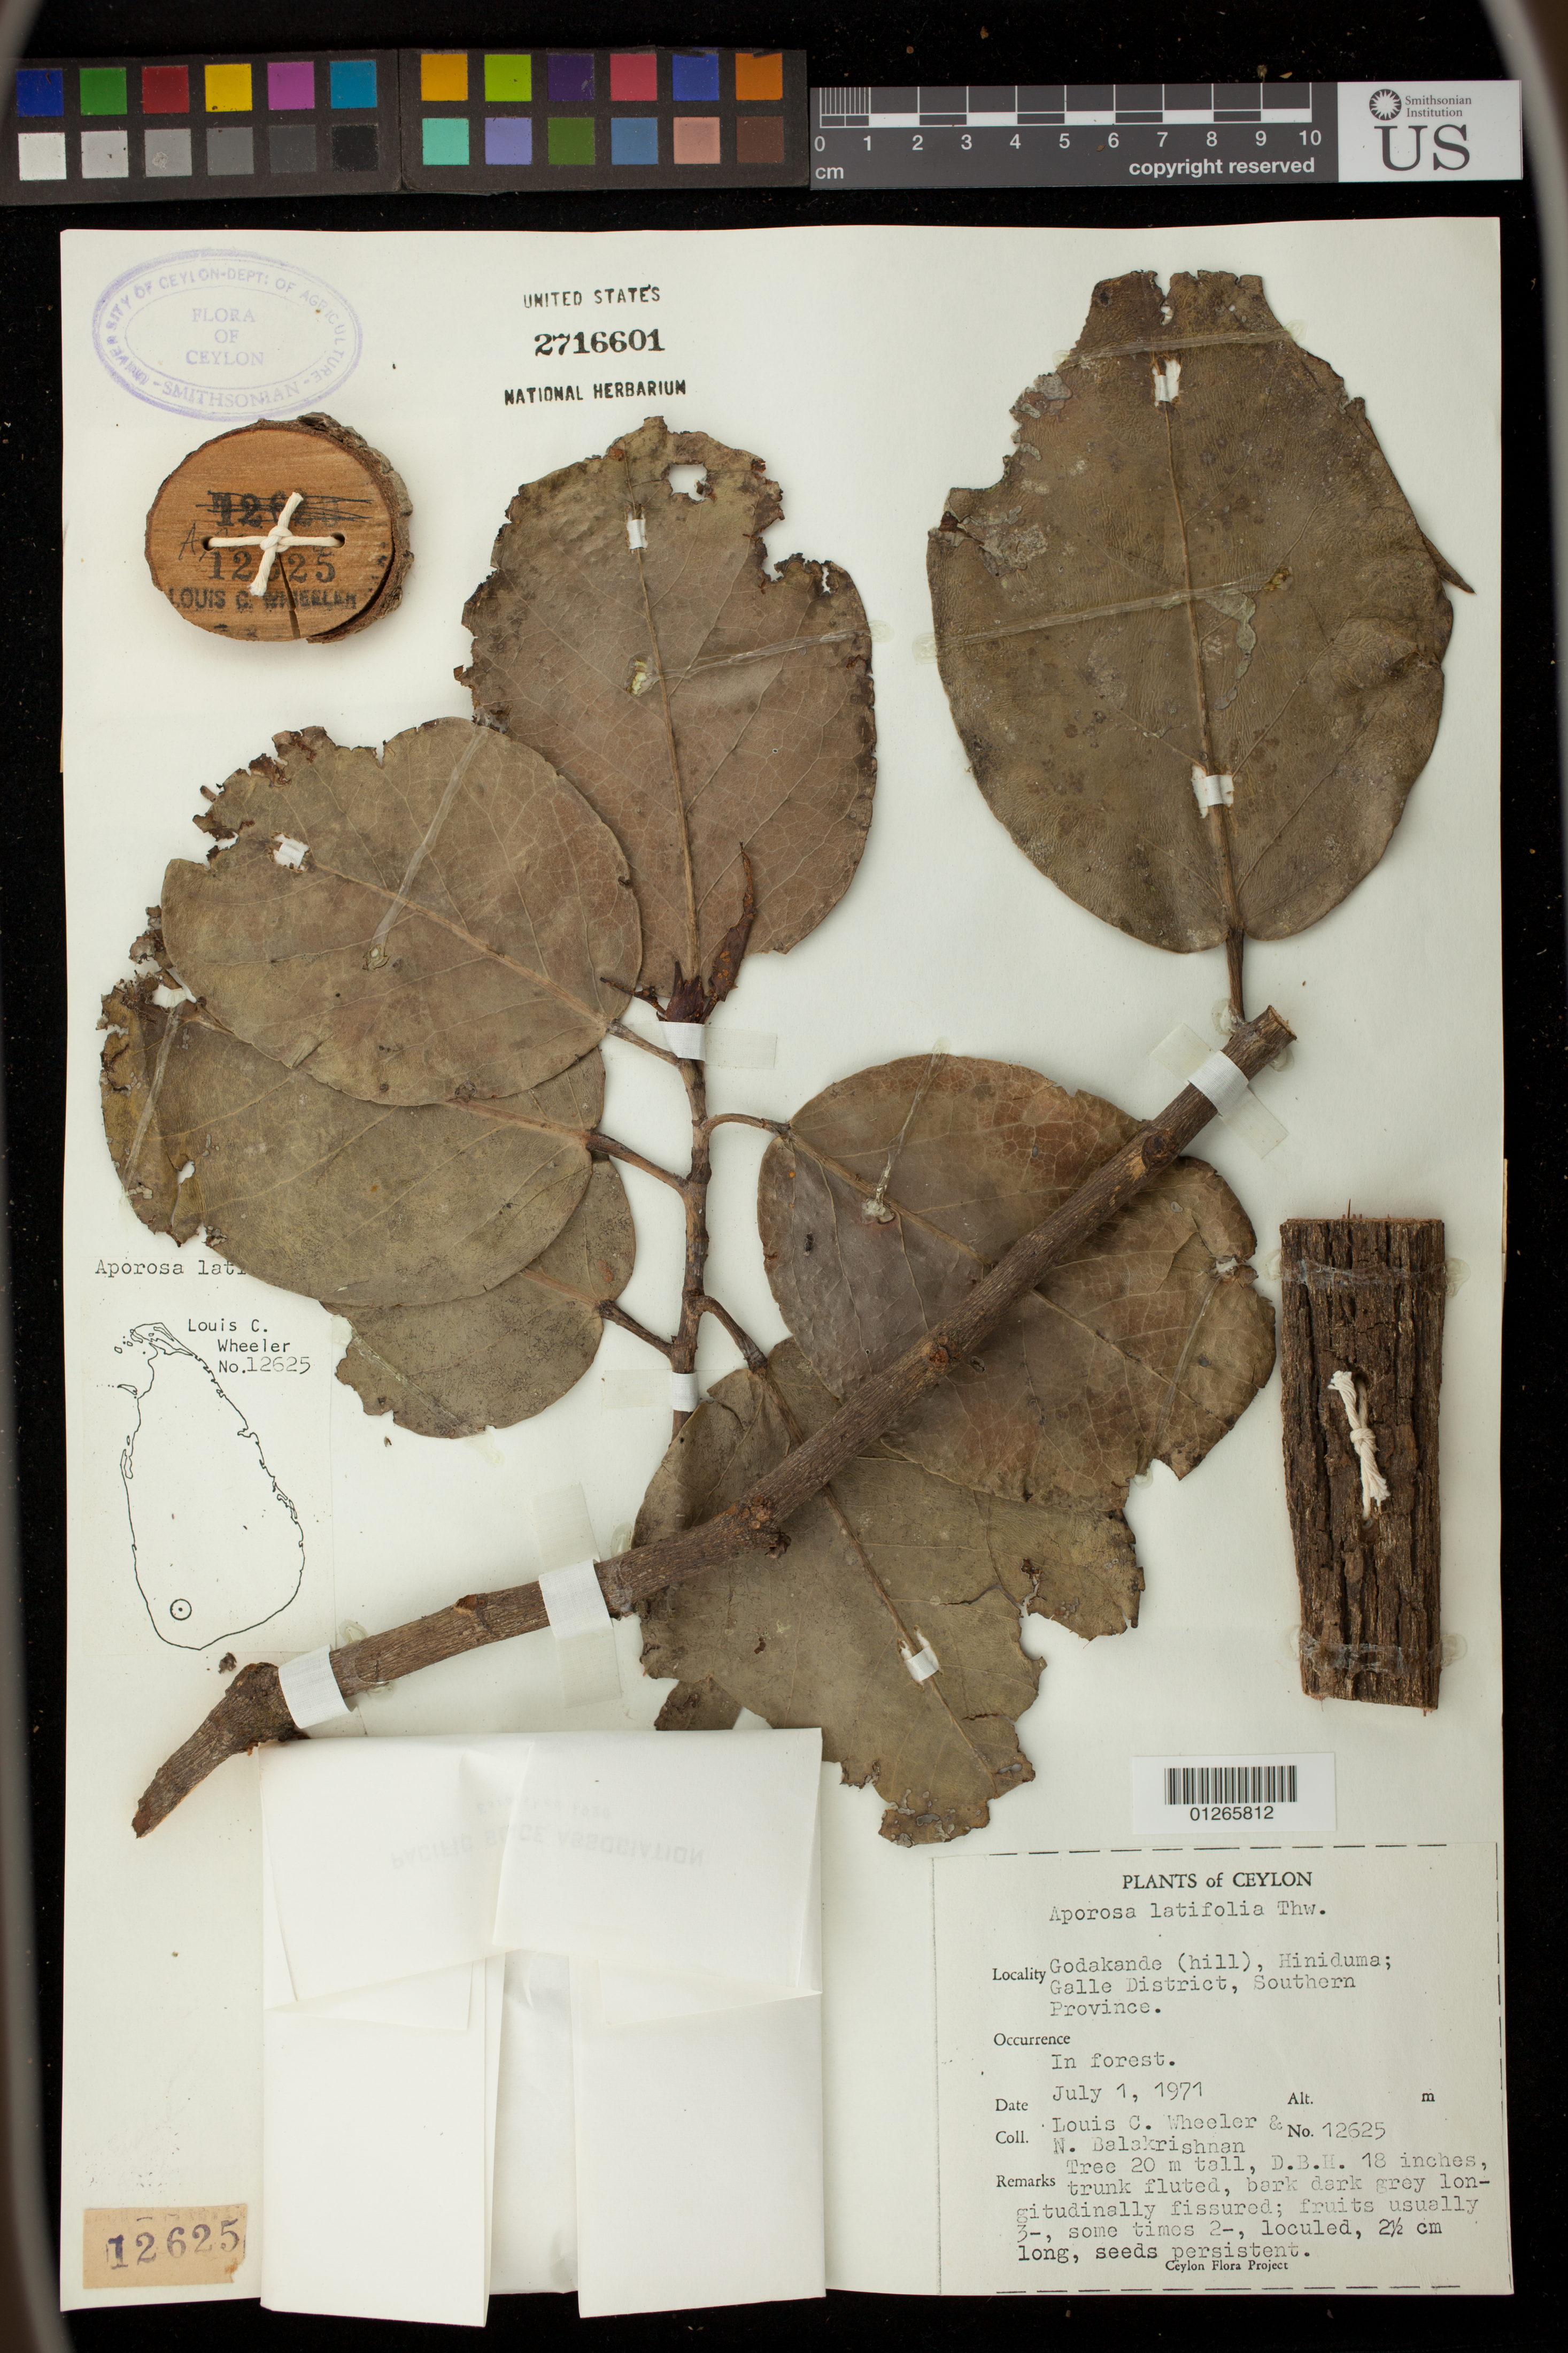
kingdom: Plantae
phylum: Tracheophyta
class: Magnoliopsida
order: Malpighiales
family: Phyllanthaceae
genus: Aporosa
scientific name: Aporosa latifolia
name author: Moon ex Thwaites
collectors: L. C. Wheeler & N. Balakrishnan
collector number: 12625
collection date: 1971-07-01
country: Sri Lanka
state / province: Southern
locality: Godakande (hill), Hiniduma; Galle District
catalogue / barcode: US 2716601